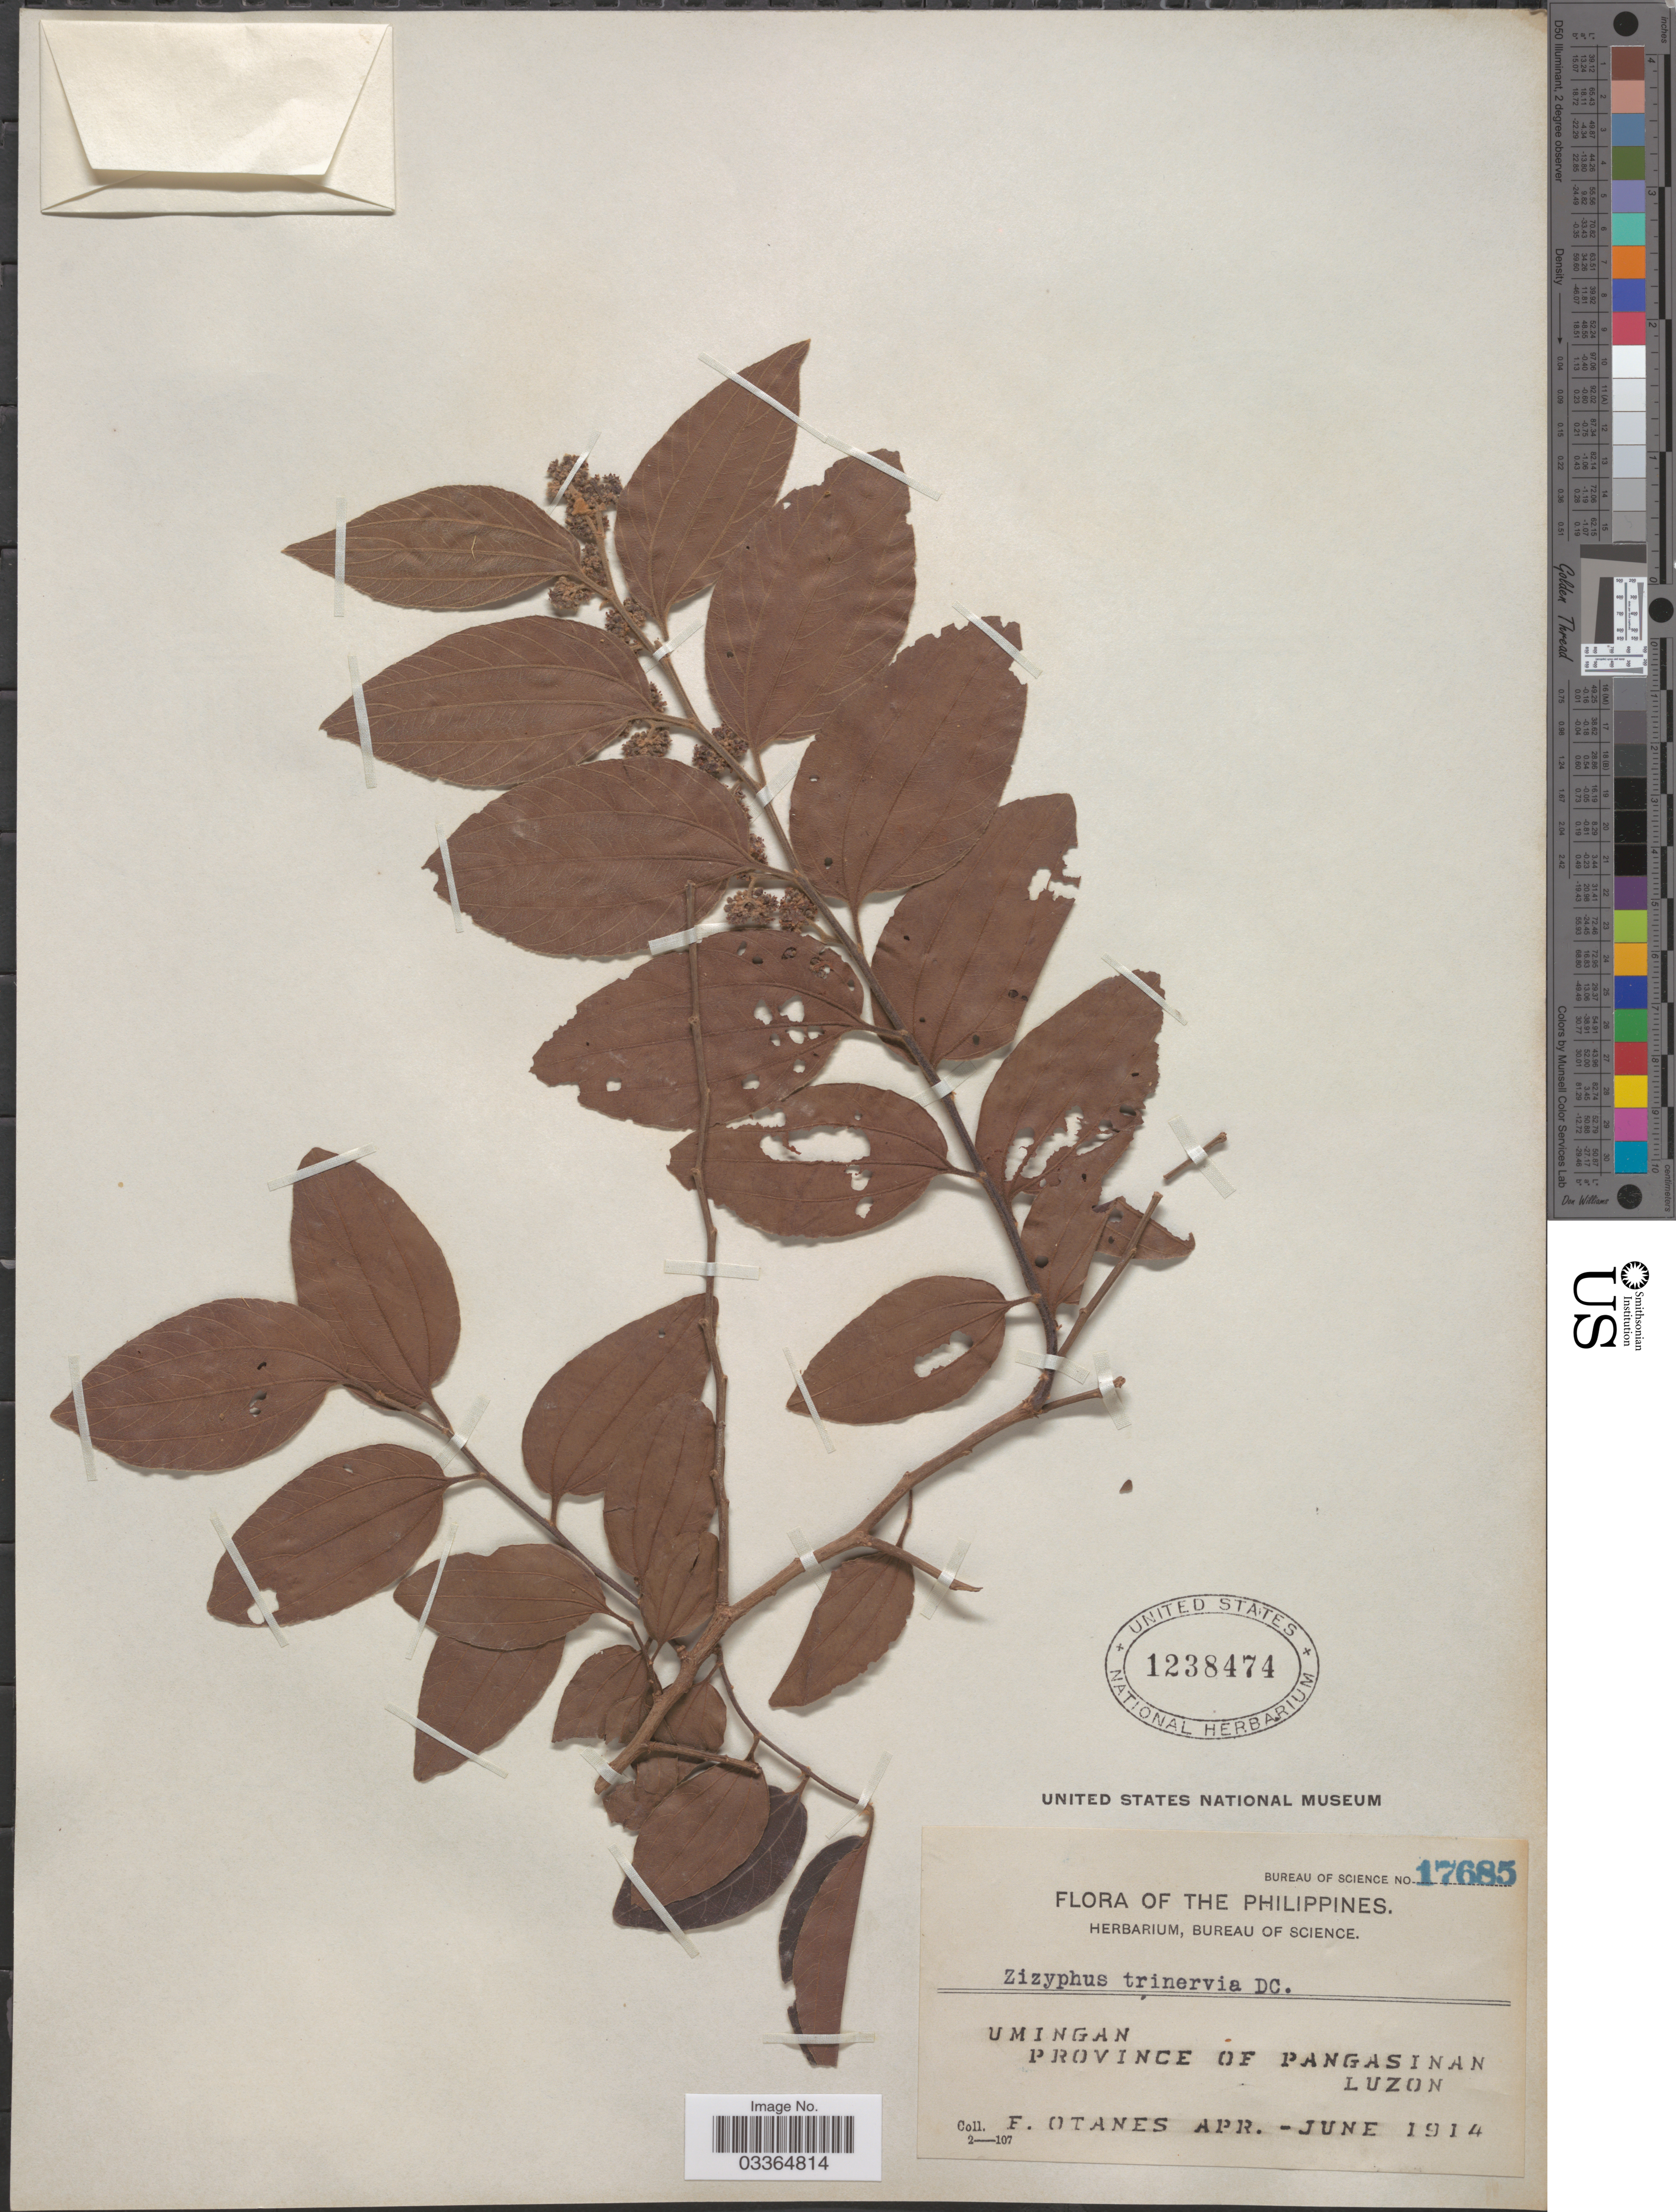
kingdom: Plantae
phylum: Tracheophyta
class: Magnoliopsida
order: Rosales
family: Rhamnaceae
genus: Ziziphus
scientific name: Ziziphus trinervia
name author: (Cav.) Poir.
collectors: F. Q. Otanes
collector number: Bureau of Science 17685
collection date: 1914-04/1914-06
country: Philippines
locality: Umingan. Province of Pangasinan. Luzon.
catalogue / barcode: US 1238474